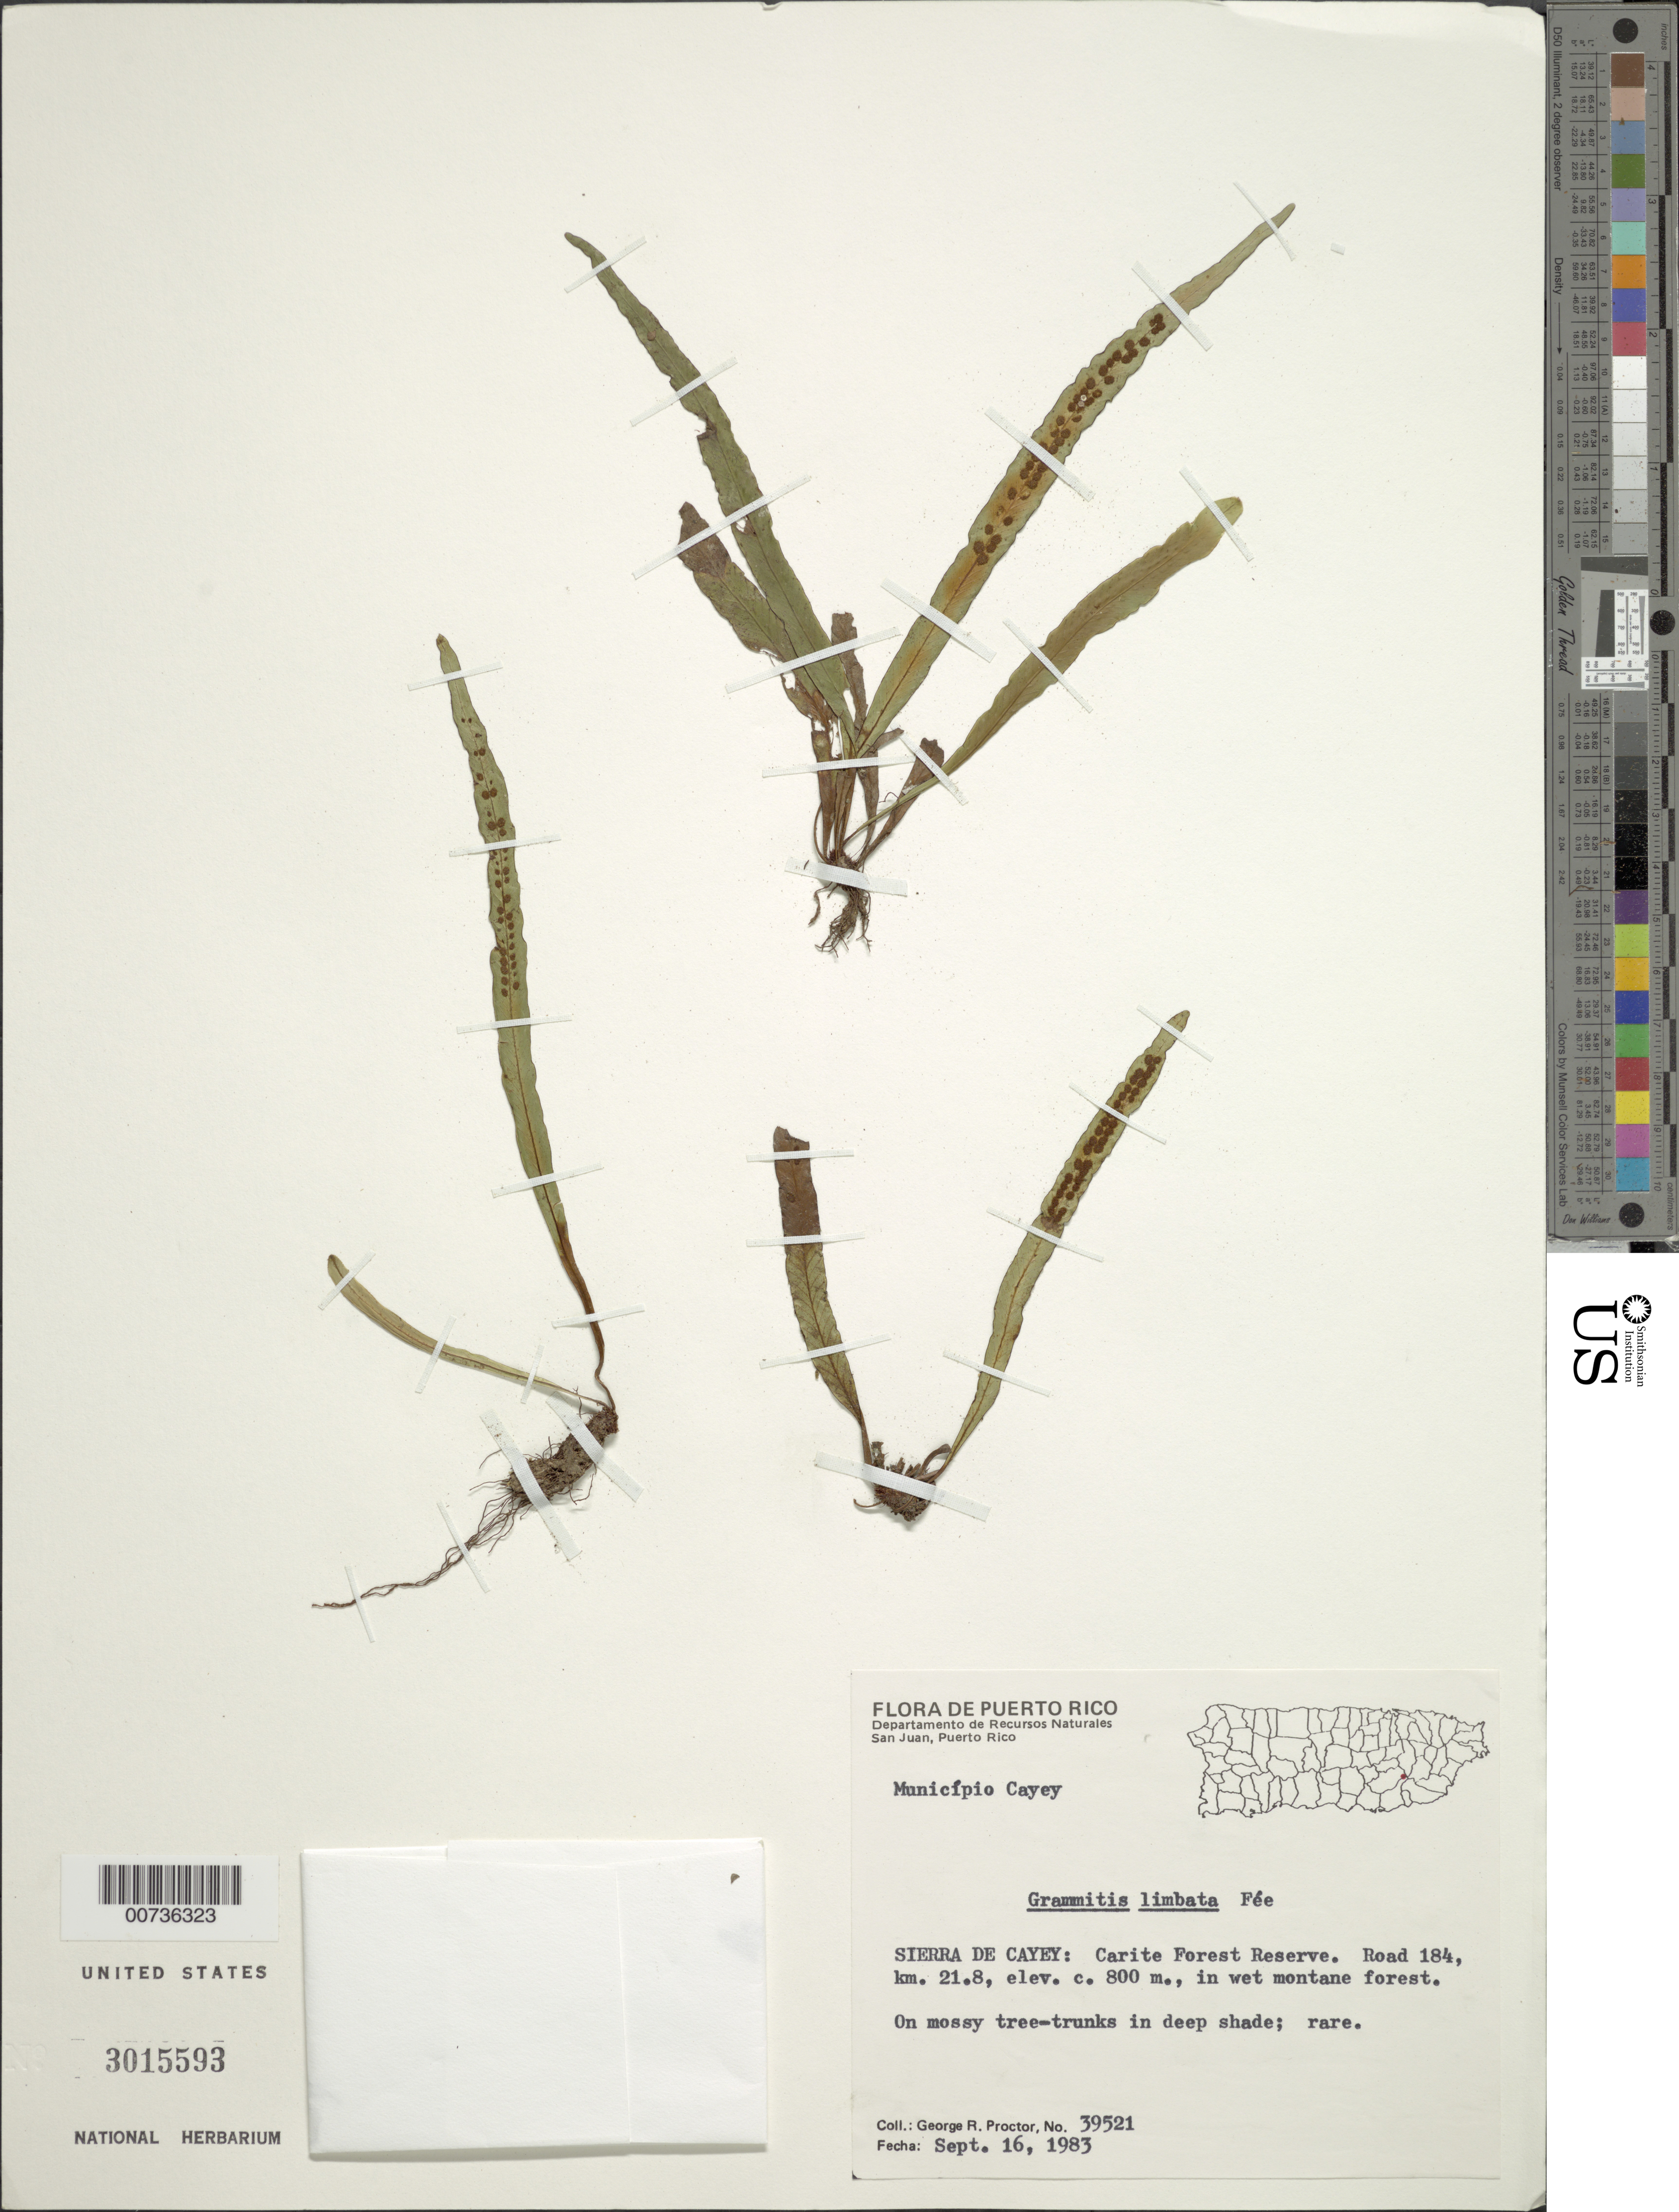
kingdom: Plantae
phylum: Tracheophyta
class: Polypodiopsida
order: Polypodiales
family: Polypodiaceae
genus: Grammitis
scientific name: Grammitis limbata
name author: Fée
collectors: G. R. Proctor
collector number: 39521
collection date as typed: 16 Sep 1983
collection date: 1983-09-16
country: Puerto Rico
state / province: Cayey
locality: Sierra de Cayey: Carite Forest Reserve. Road 184, km 21.8, in wet mountain forest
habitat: On mossy tree-trunks in deep shade, rare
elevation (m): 800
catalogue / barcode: US 3015593